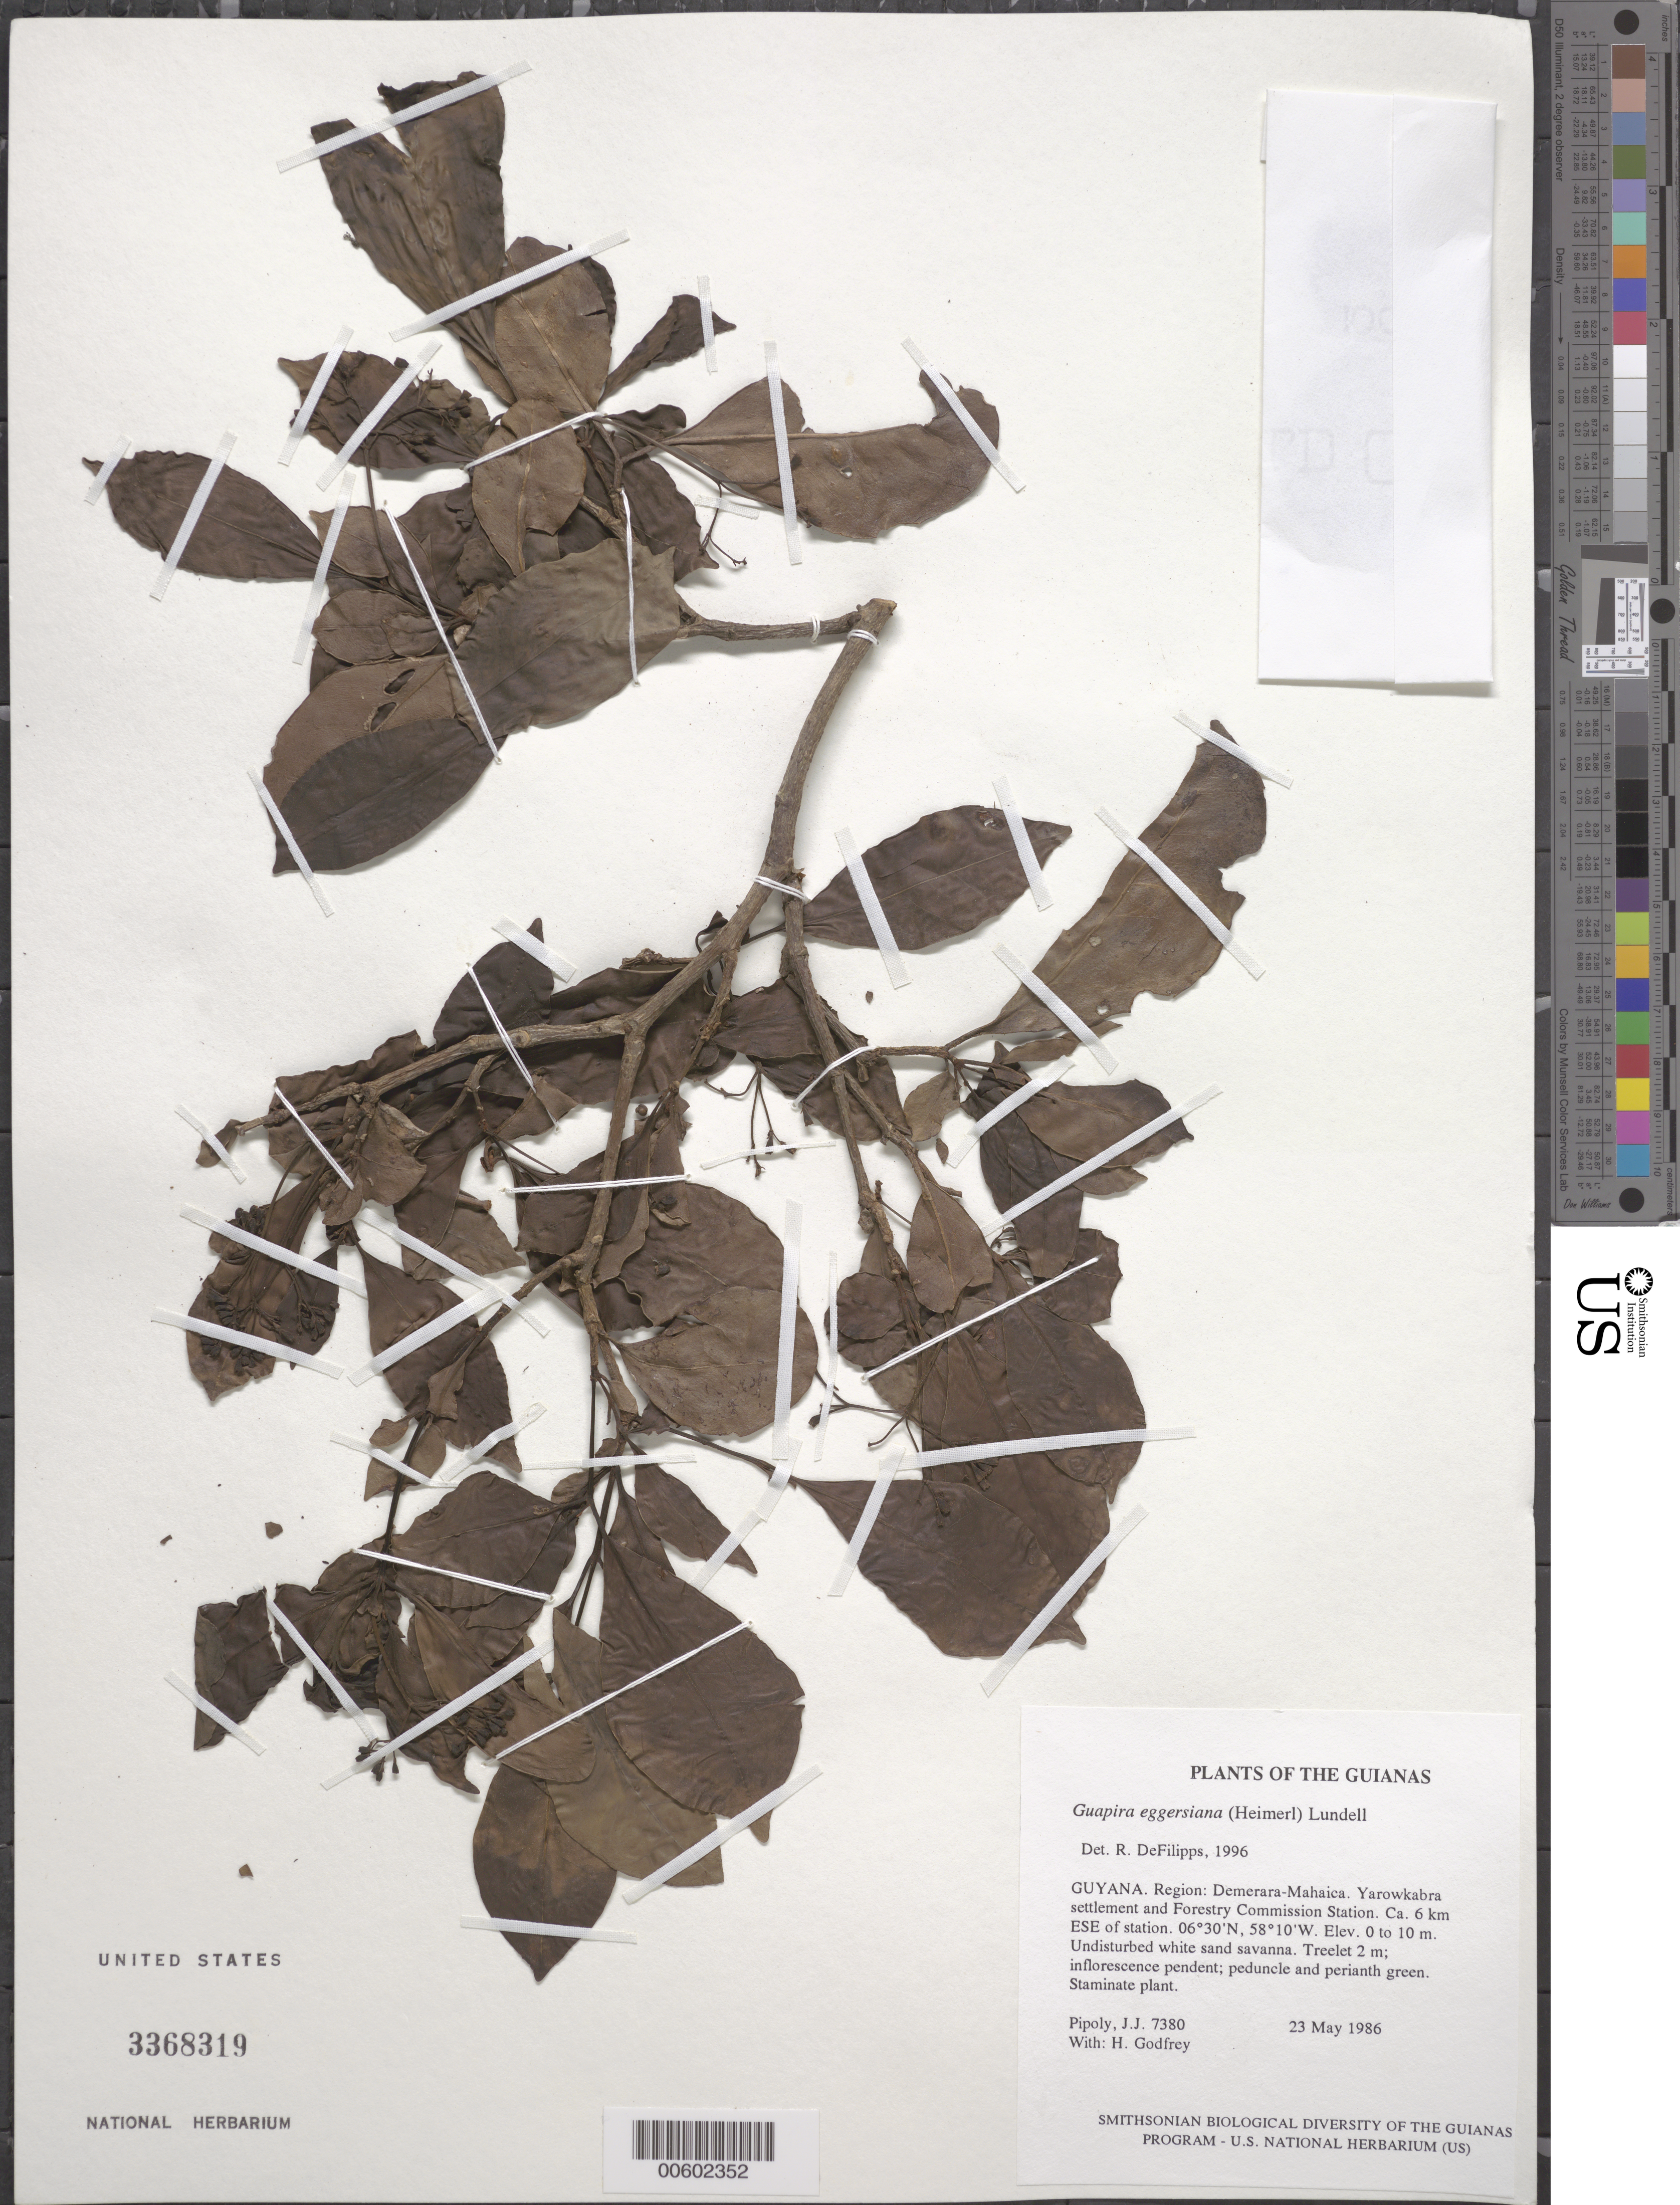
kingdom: Plantae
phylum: Tracheophyta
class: Magnoliopsida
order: Caryophyllales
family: Nyctaginaceae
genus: Guapira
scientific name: Guapira eggersiana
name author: (Heimerl) Lundell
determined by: DeFilipps, R. A.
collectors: J. J. Pipoly & H. Godfrey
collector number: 7380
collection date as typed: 23 May 1986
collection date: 1986-05-23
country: Guyana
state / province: Demerara-Mahaica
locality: Yarowkabra settlement and Forestry Commission Station ca. 6 km ESE of station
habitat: Undisturbed white sand savanna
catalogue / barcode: US 3368319